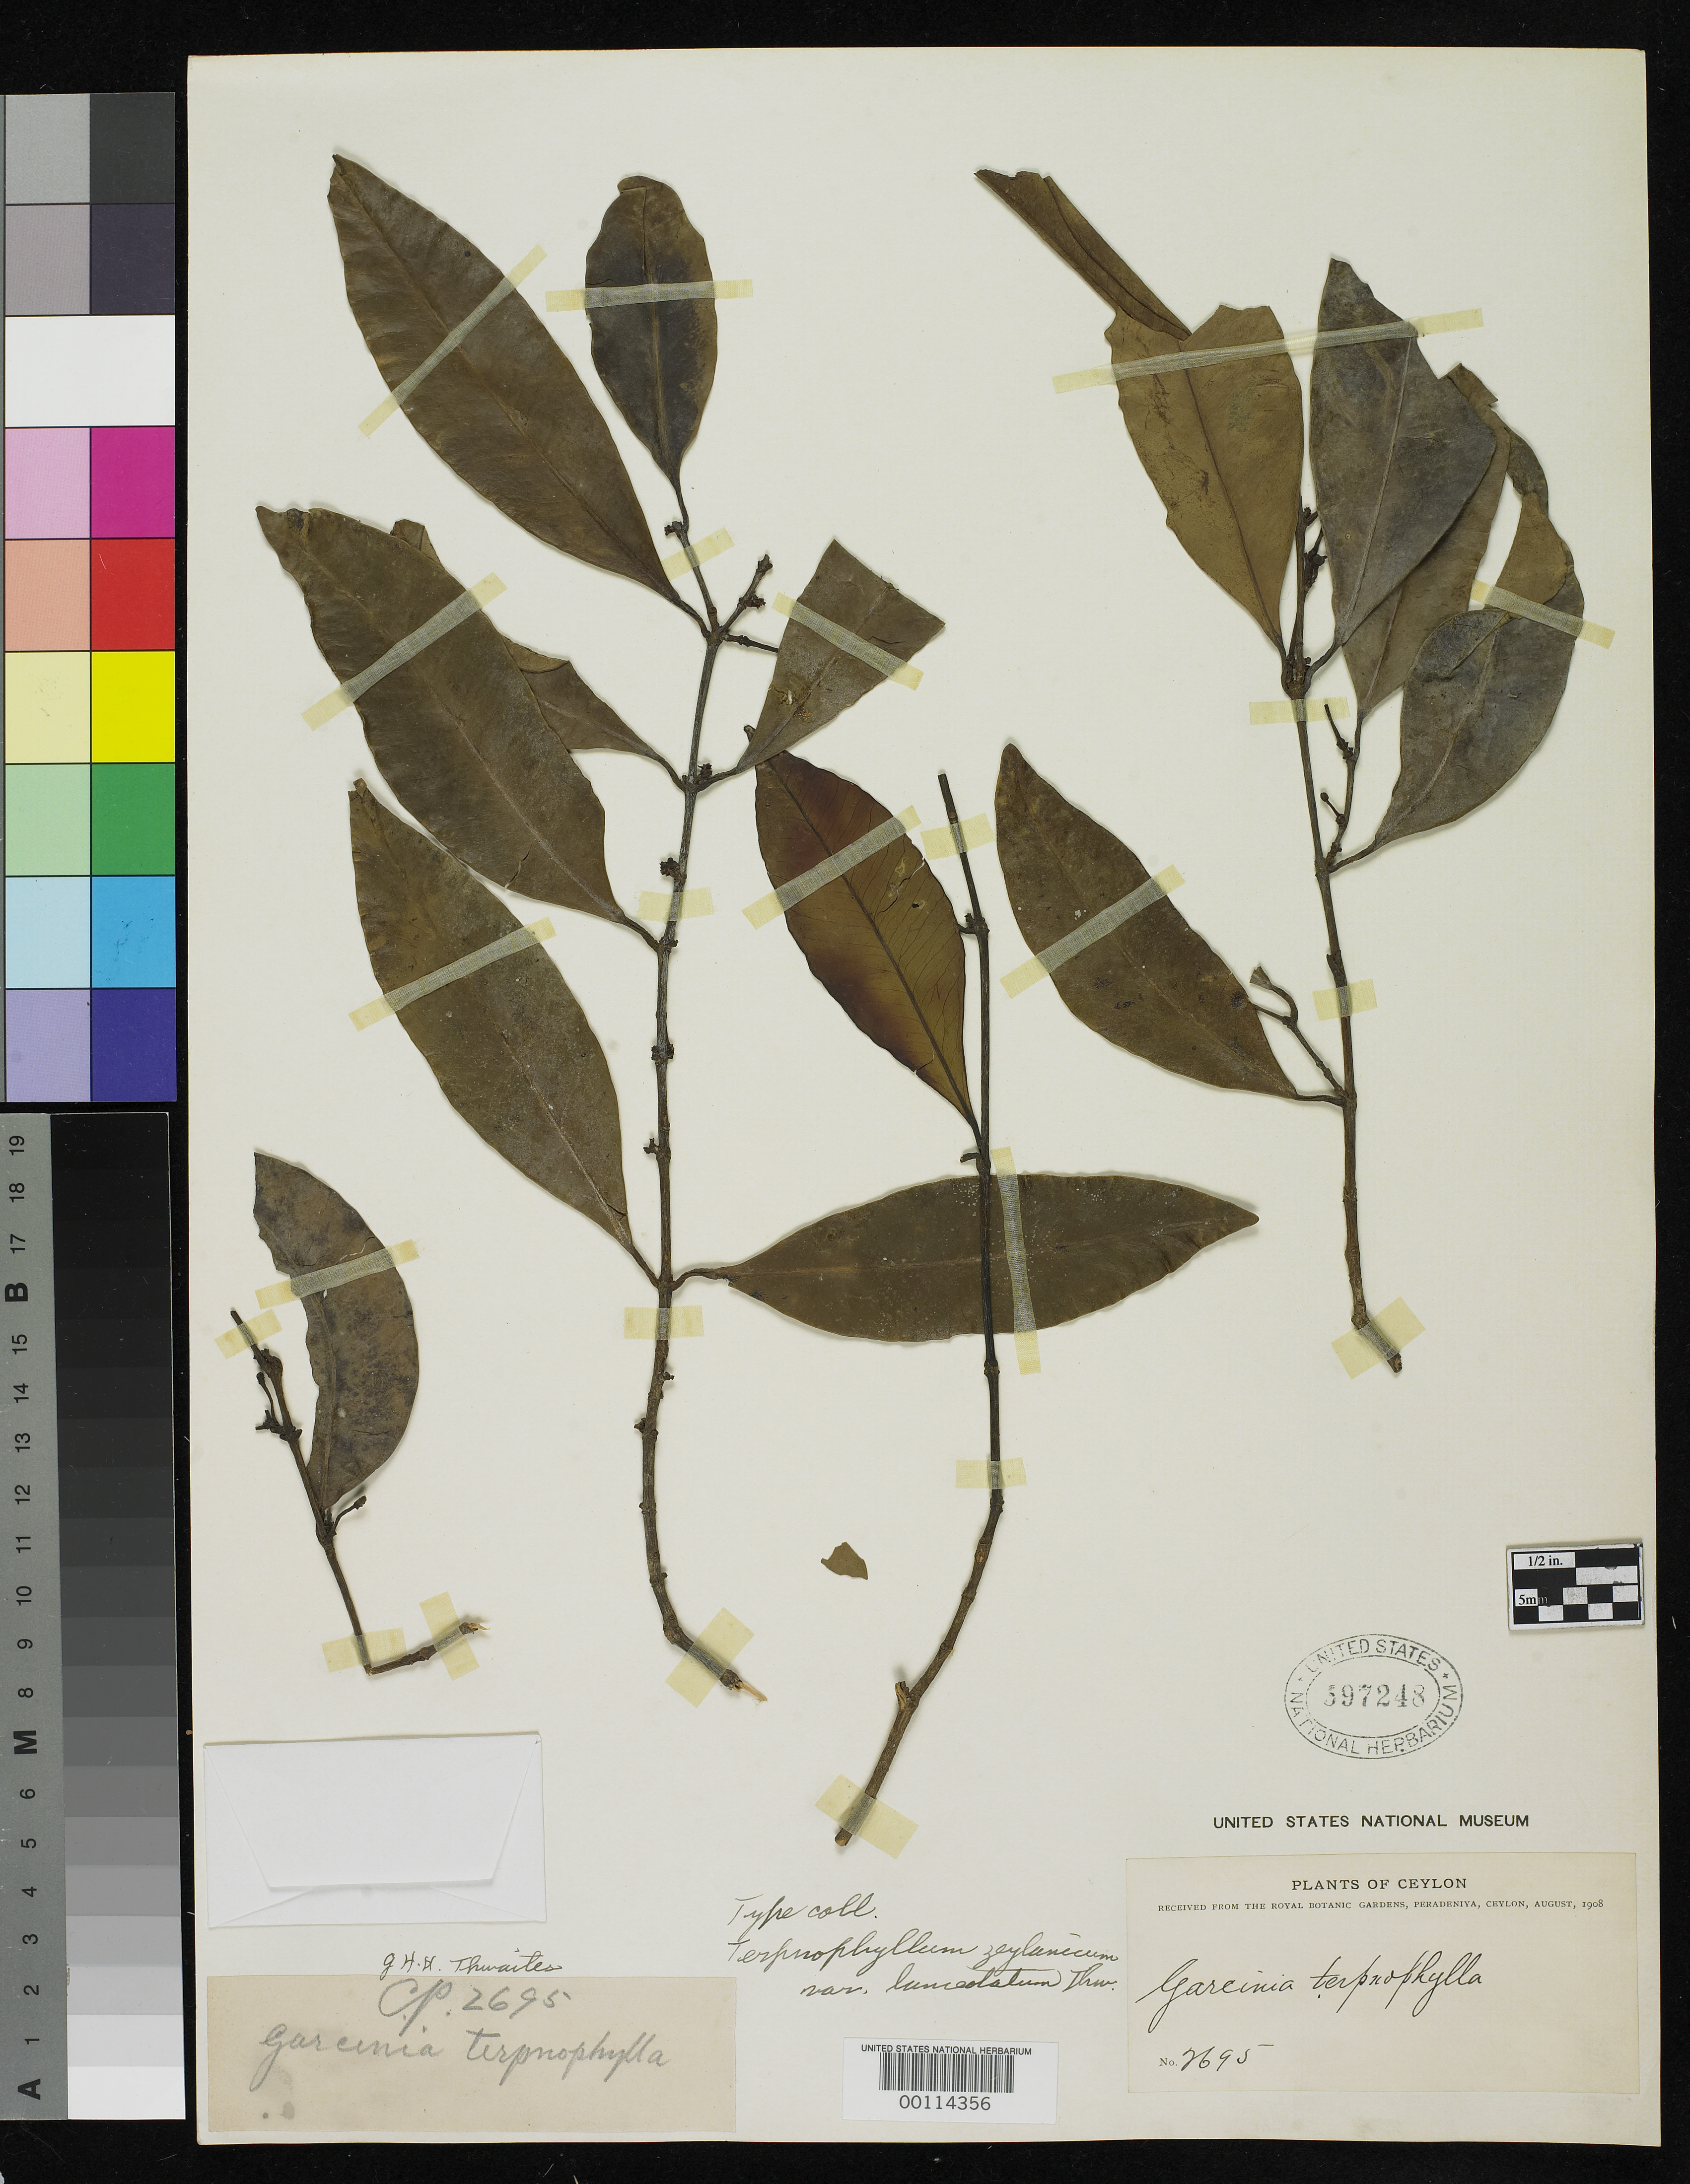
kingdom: Plantae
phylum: Tracheophyta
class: Magnoliopsida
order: Malpighiales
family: Clusiaceae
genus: Terpnophyllum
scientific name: Terpnophyllum zeylanicum var. lanceolatum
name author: Thwaites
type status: Type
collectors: G. H. K. Thwaites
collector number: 2695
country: Sri Lanka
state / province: Central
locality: Alt. 2000-4000 ft.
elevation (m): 610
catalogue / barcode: US 597248